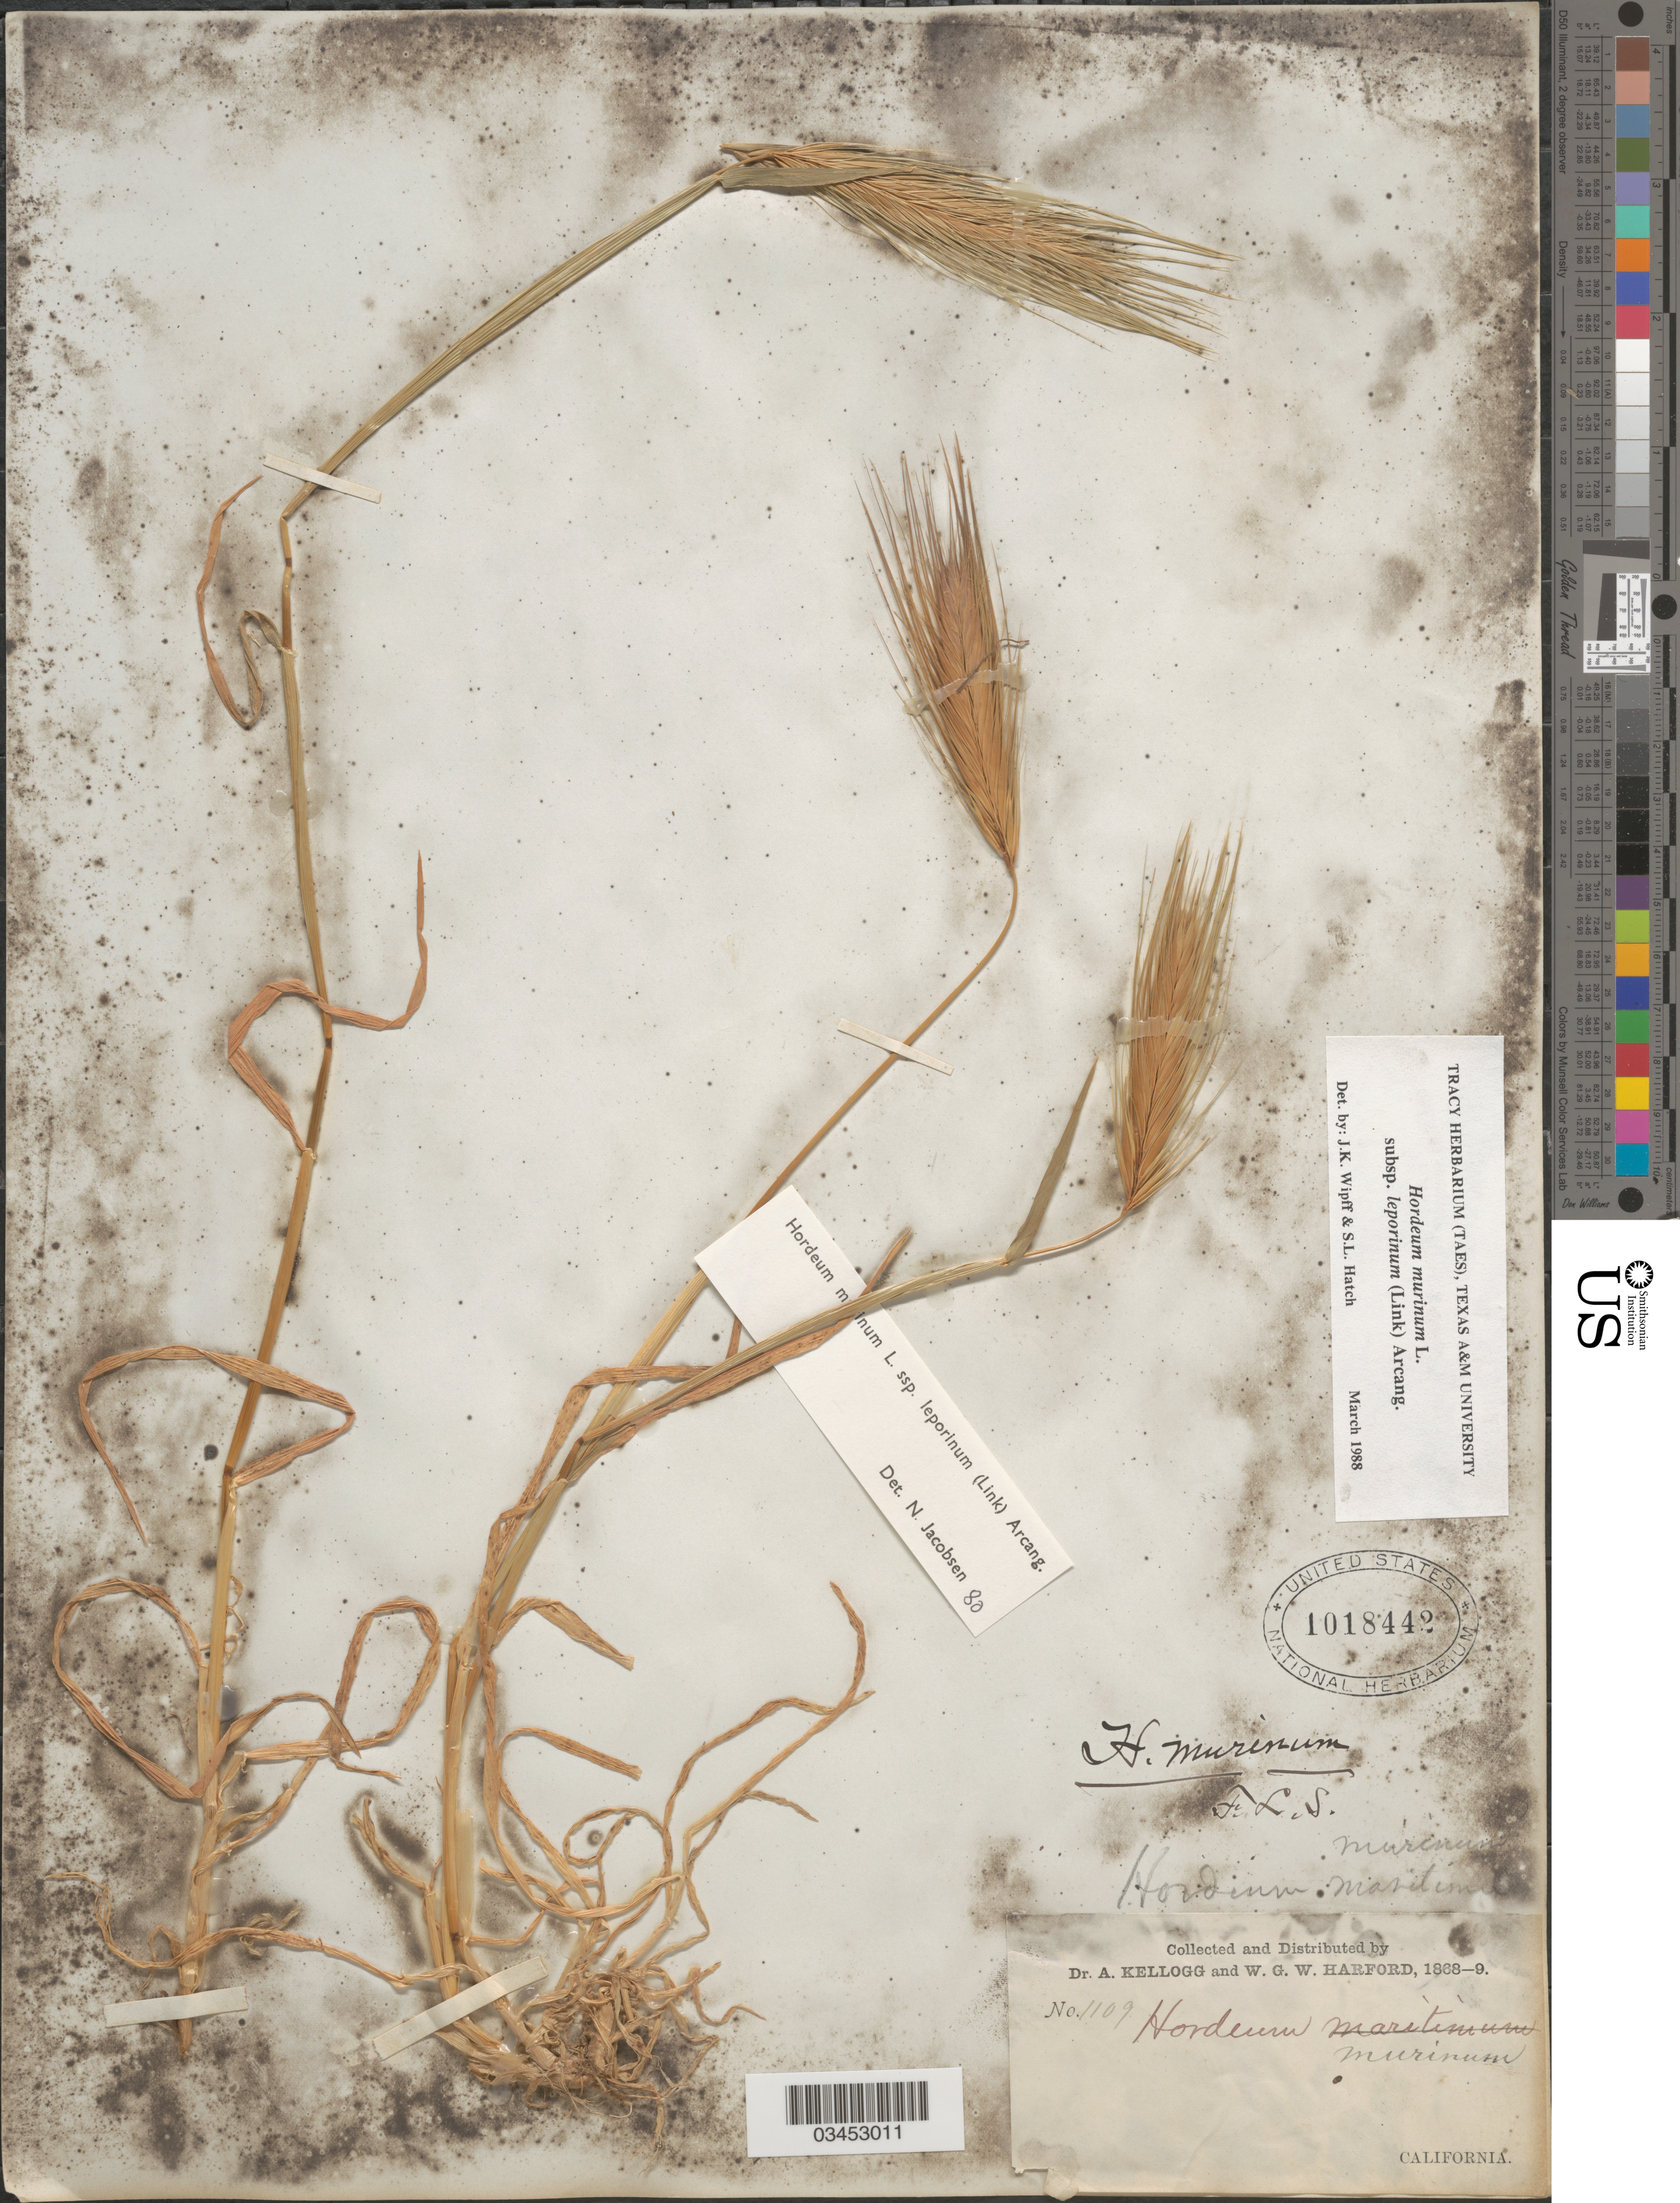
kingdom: Plantae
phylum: Tracheophyta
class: Liliopsida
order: Poales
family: Poaceae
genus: Hordeum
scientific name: Hordeum murinum subsp. leporinum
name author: (Link) Arcang.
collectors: A. Kellogg & W. G. W. Harford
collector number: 1109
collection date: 1868/1869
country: United States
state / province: California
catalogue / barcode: US 1018442